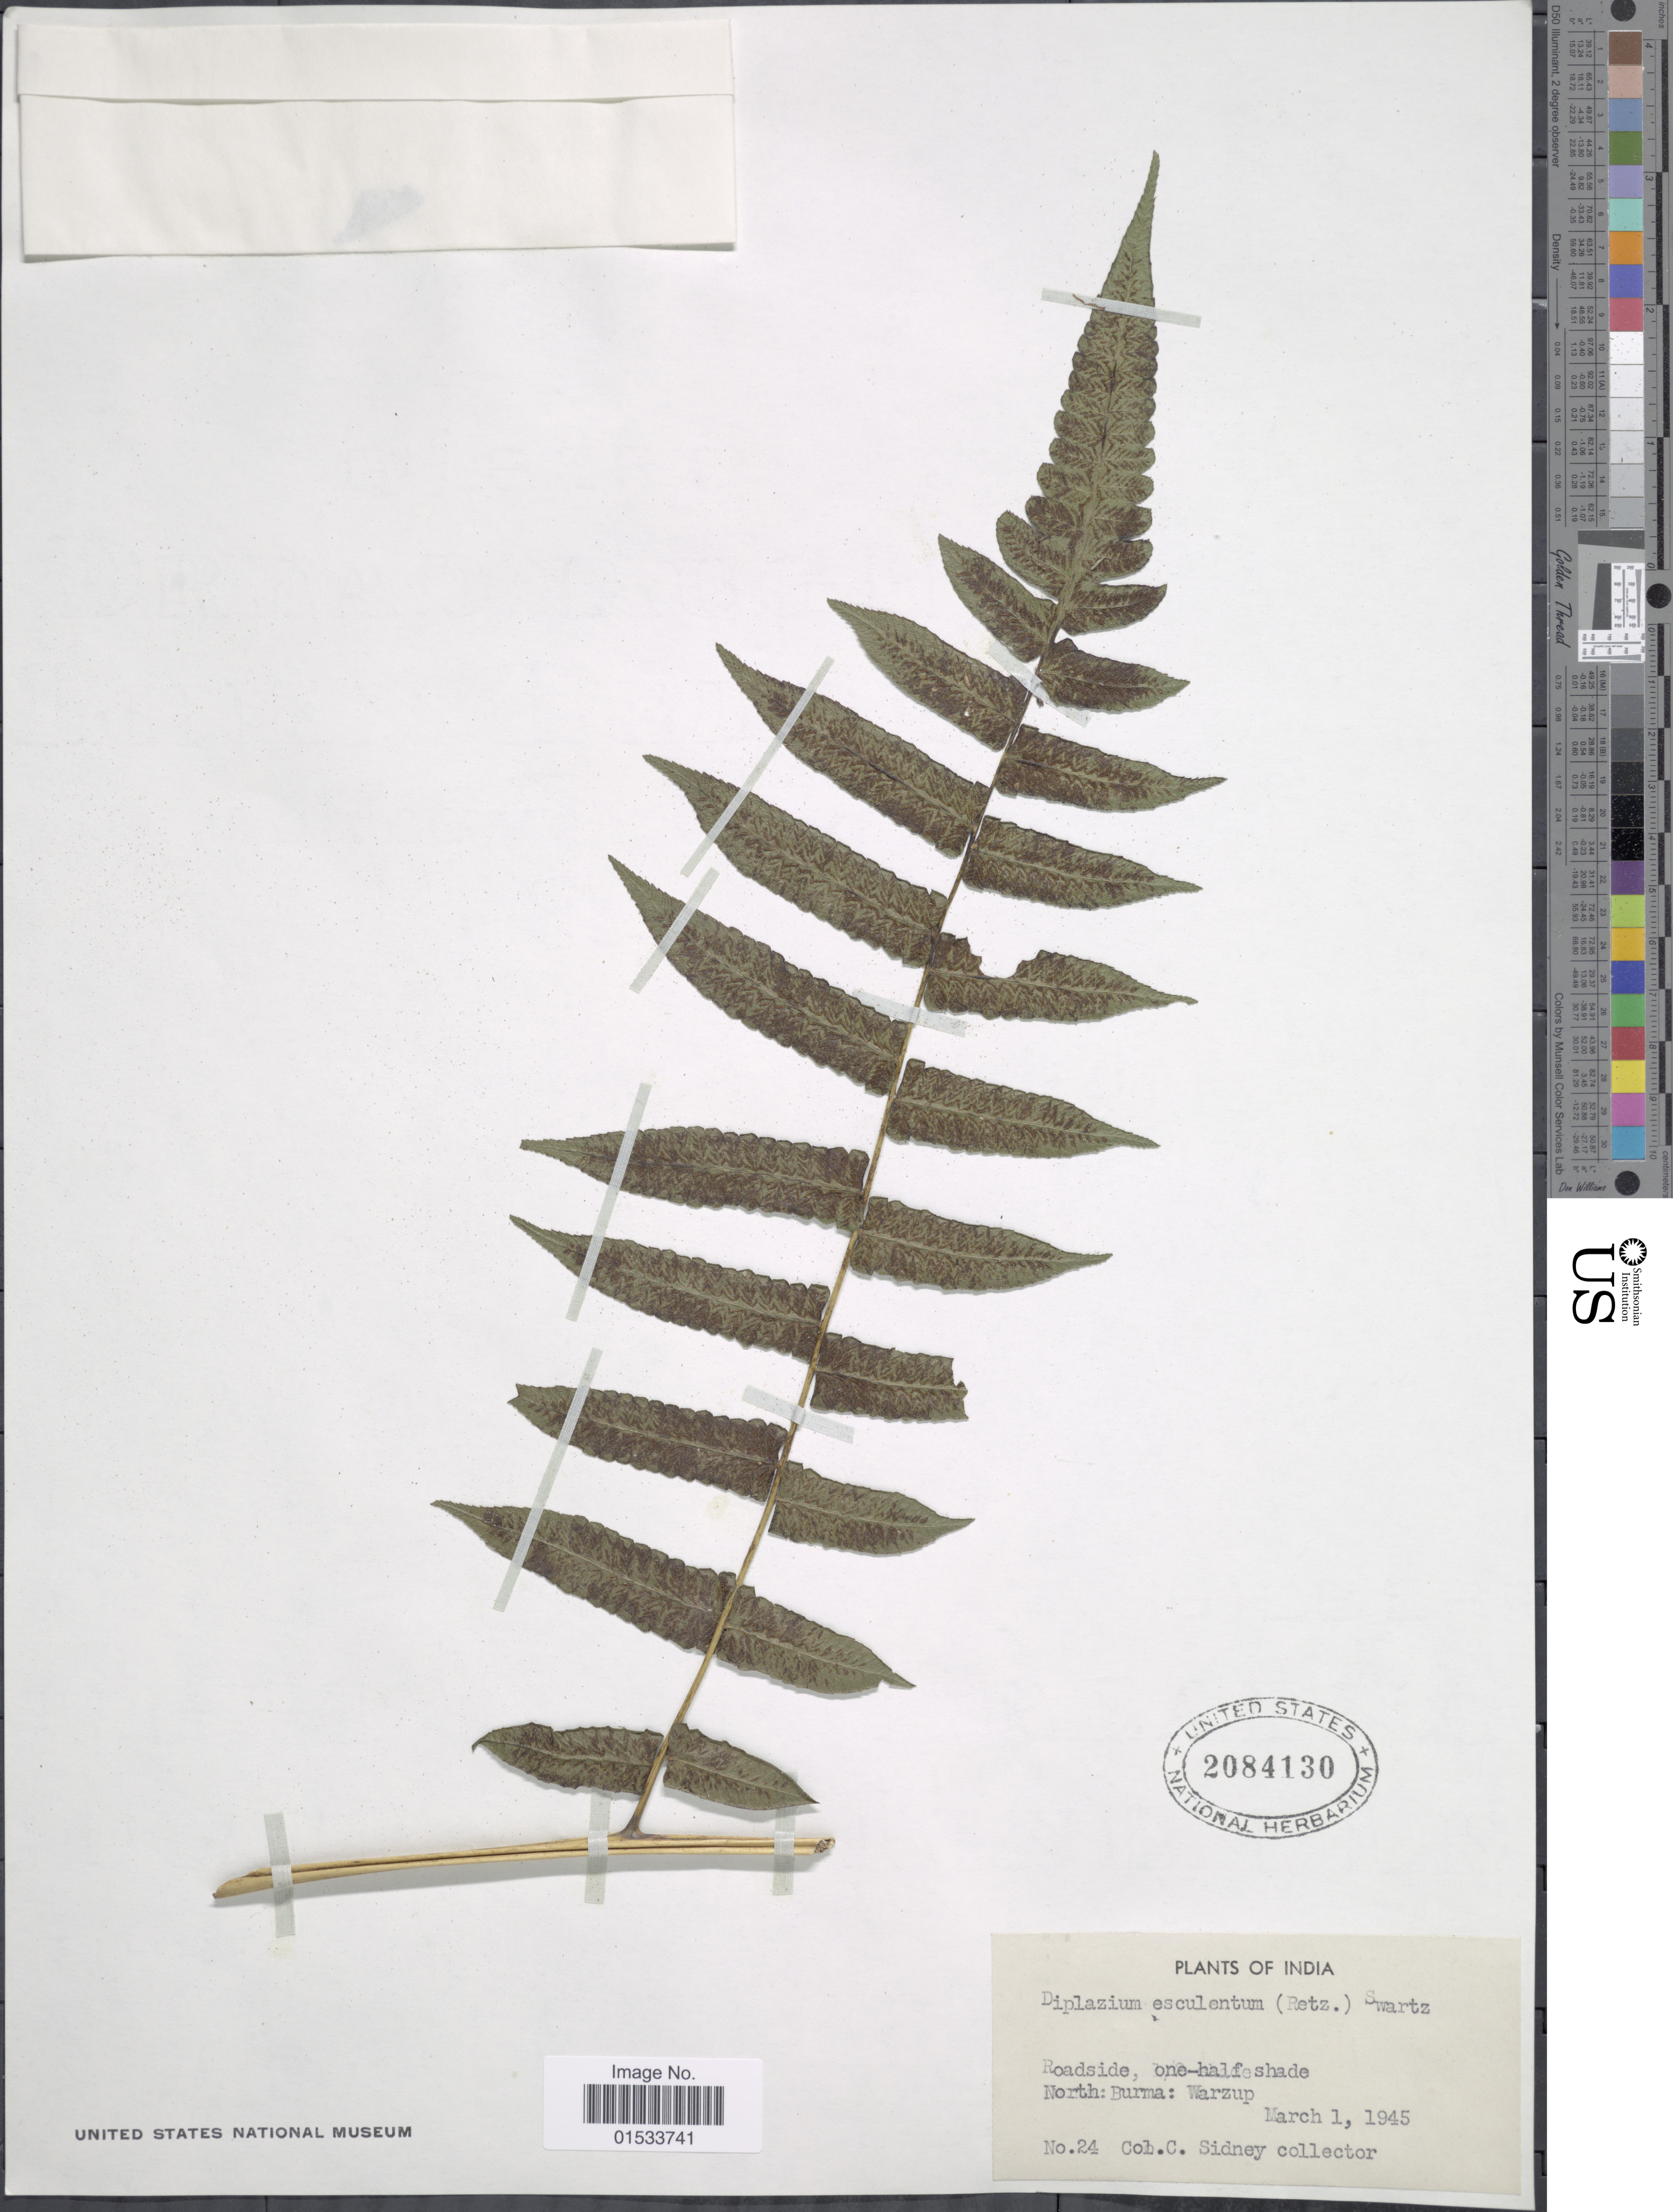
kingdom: Plantae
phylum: Tracheophyta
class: Polypodiopsida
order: Polypodiales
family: Athyriaceae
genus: Diplazium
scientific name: Diplazium esculentum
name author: (Retz.) Sw.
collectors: C. Sidney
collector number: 24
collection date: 1945-03-01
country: Myanmar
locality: "India". North Burma: Warzup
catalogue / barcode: US 2084130